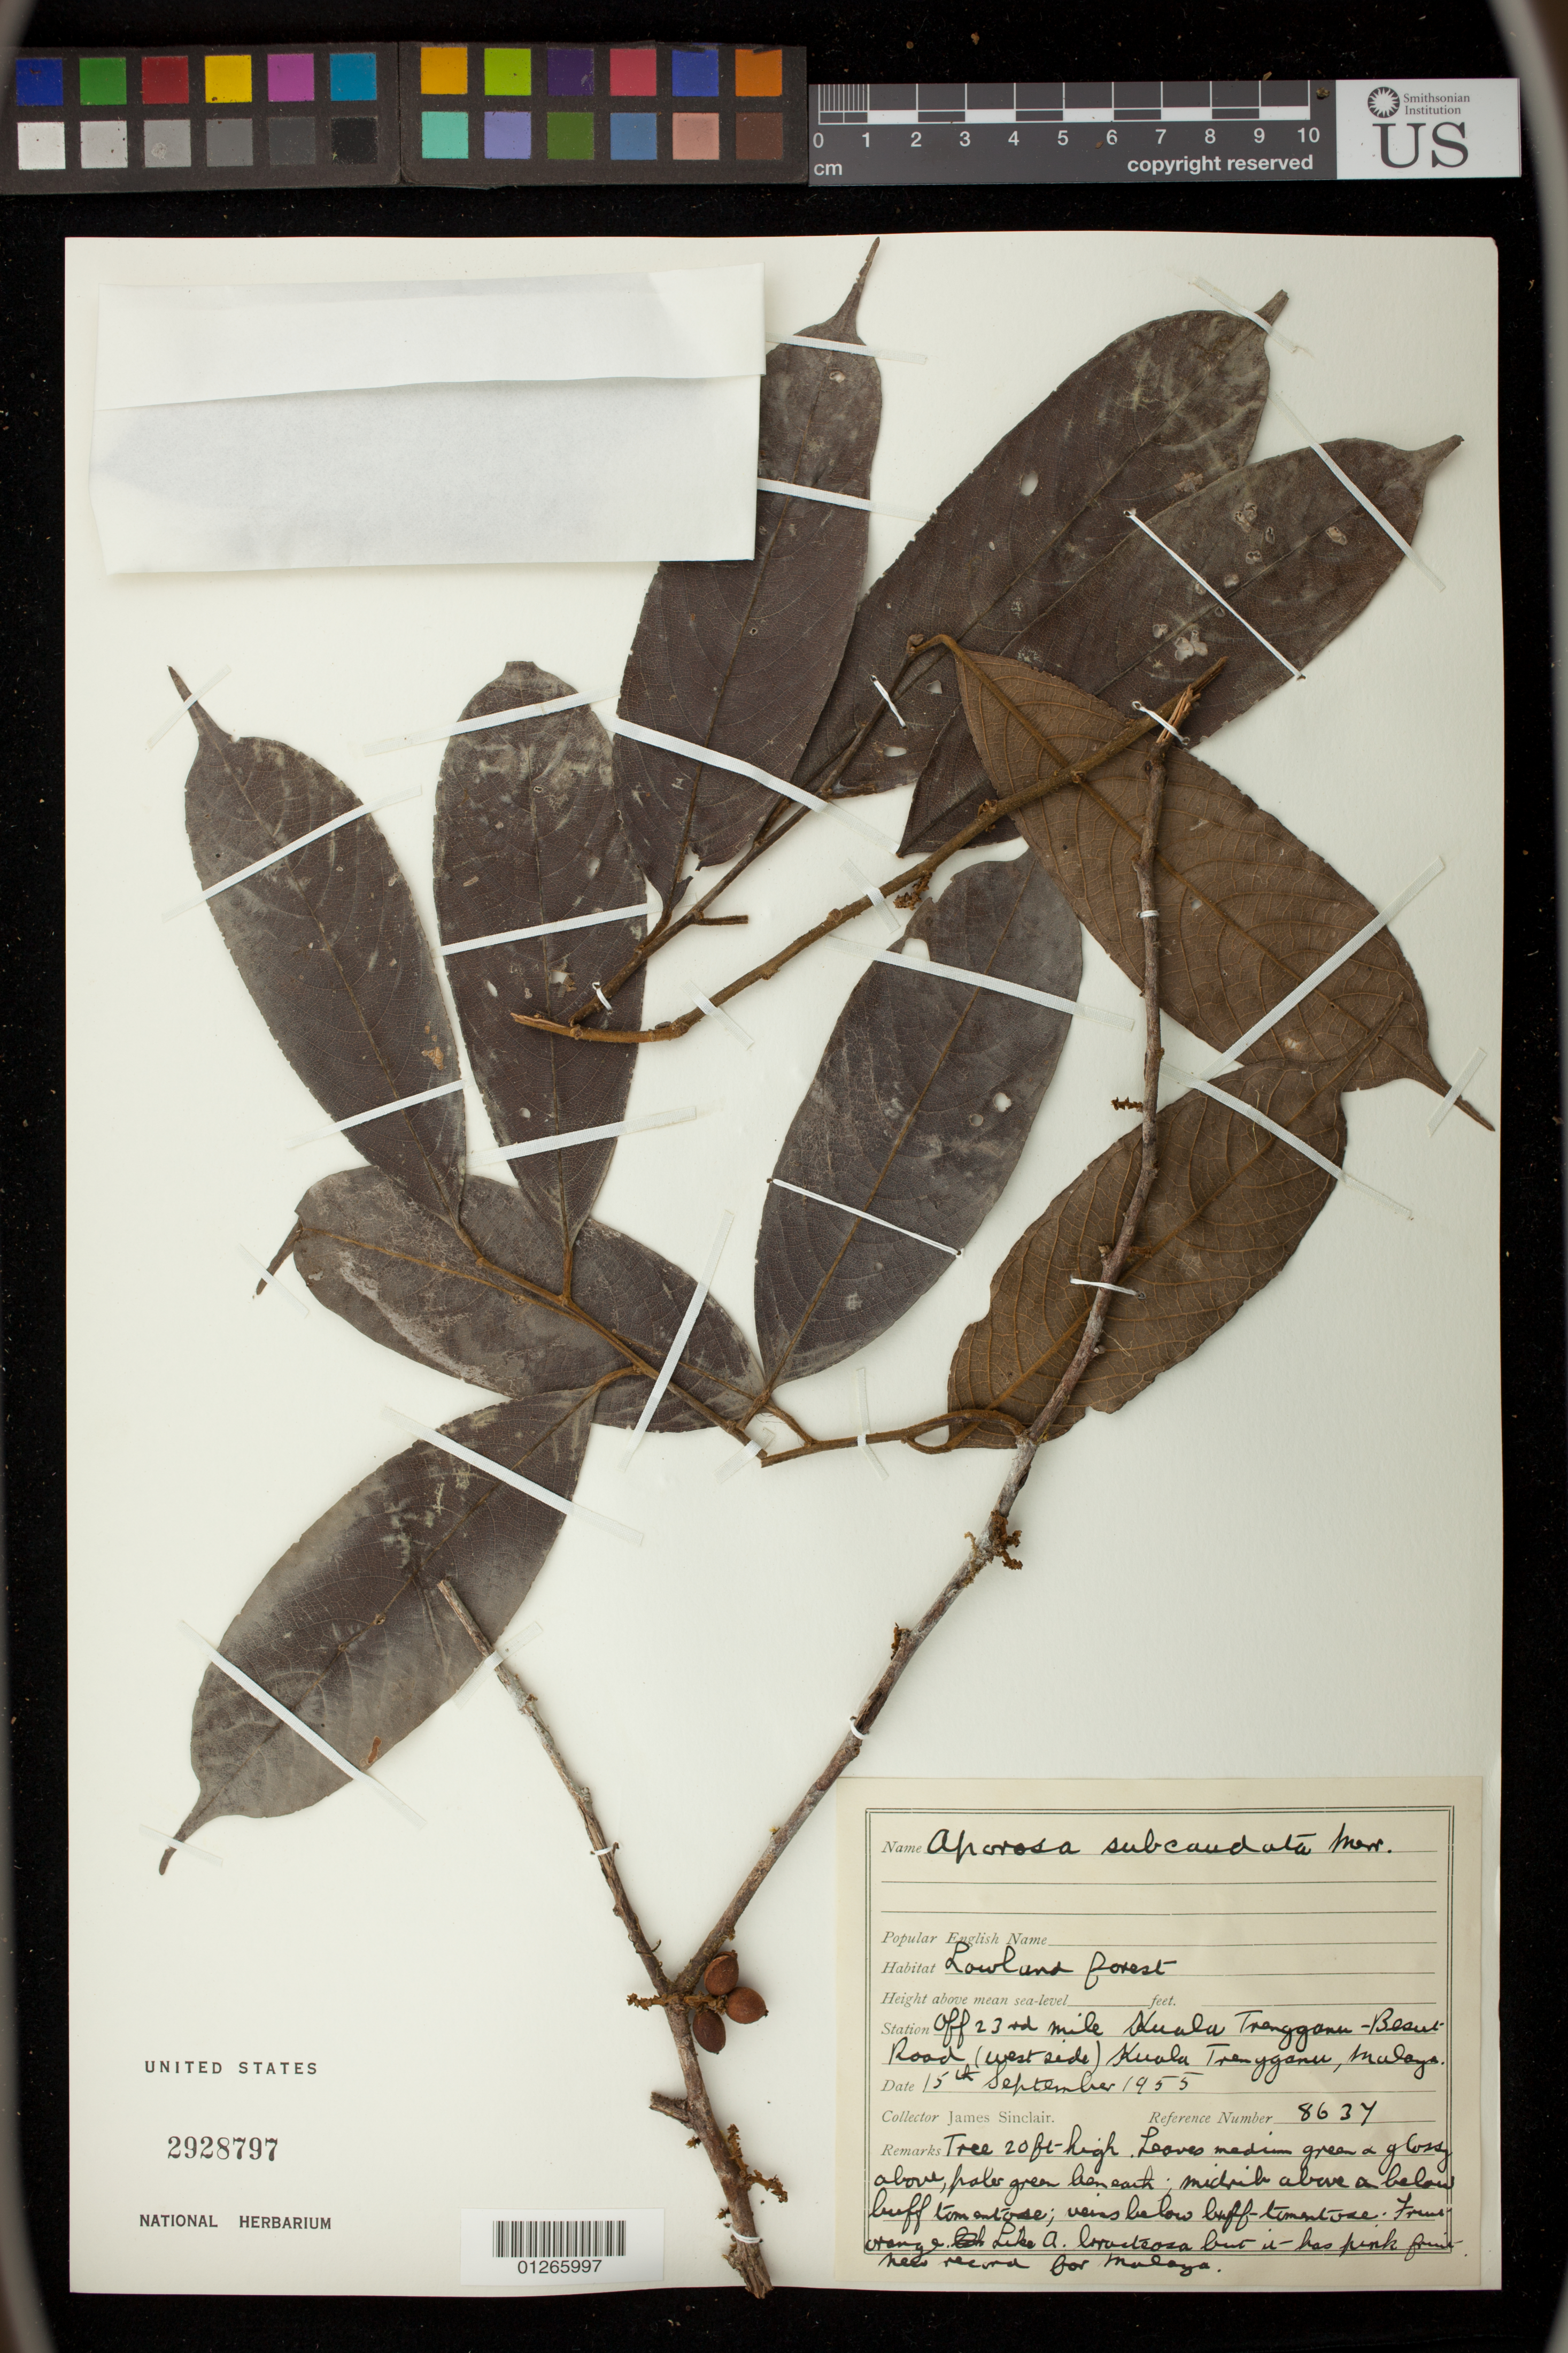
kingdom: Plantae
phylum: Tracheophyta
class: Magnoliopsida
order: Malpighiales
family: Phyllanthaceae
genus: Aporosa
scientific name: Aporosa subcaudata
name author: Merr.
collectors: J. Sinclair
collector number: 8637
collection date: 1955-09-15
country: Malaysia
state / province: Terengganu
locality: Off 23rd mile Kuala Trengganu-Besul Road (west side) Kuala Trengganu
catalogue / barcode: US 2928797